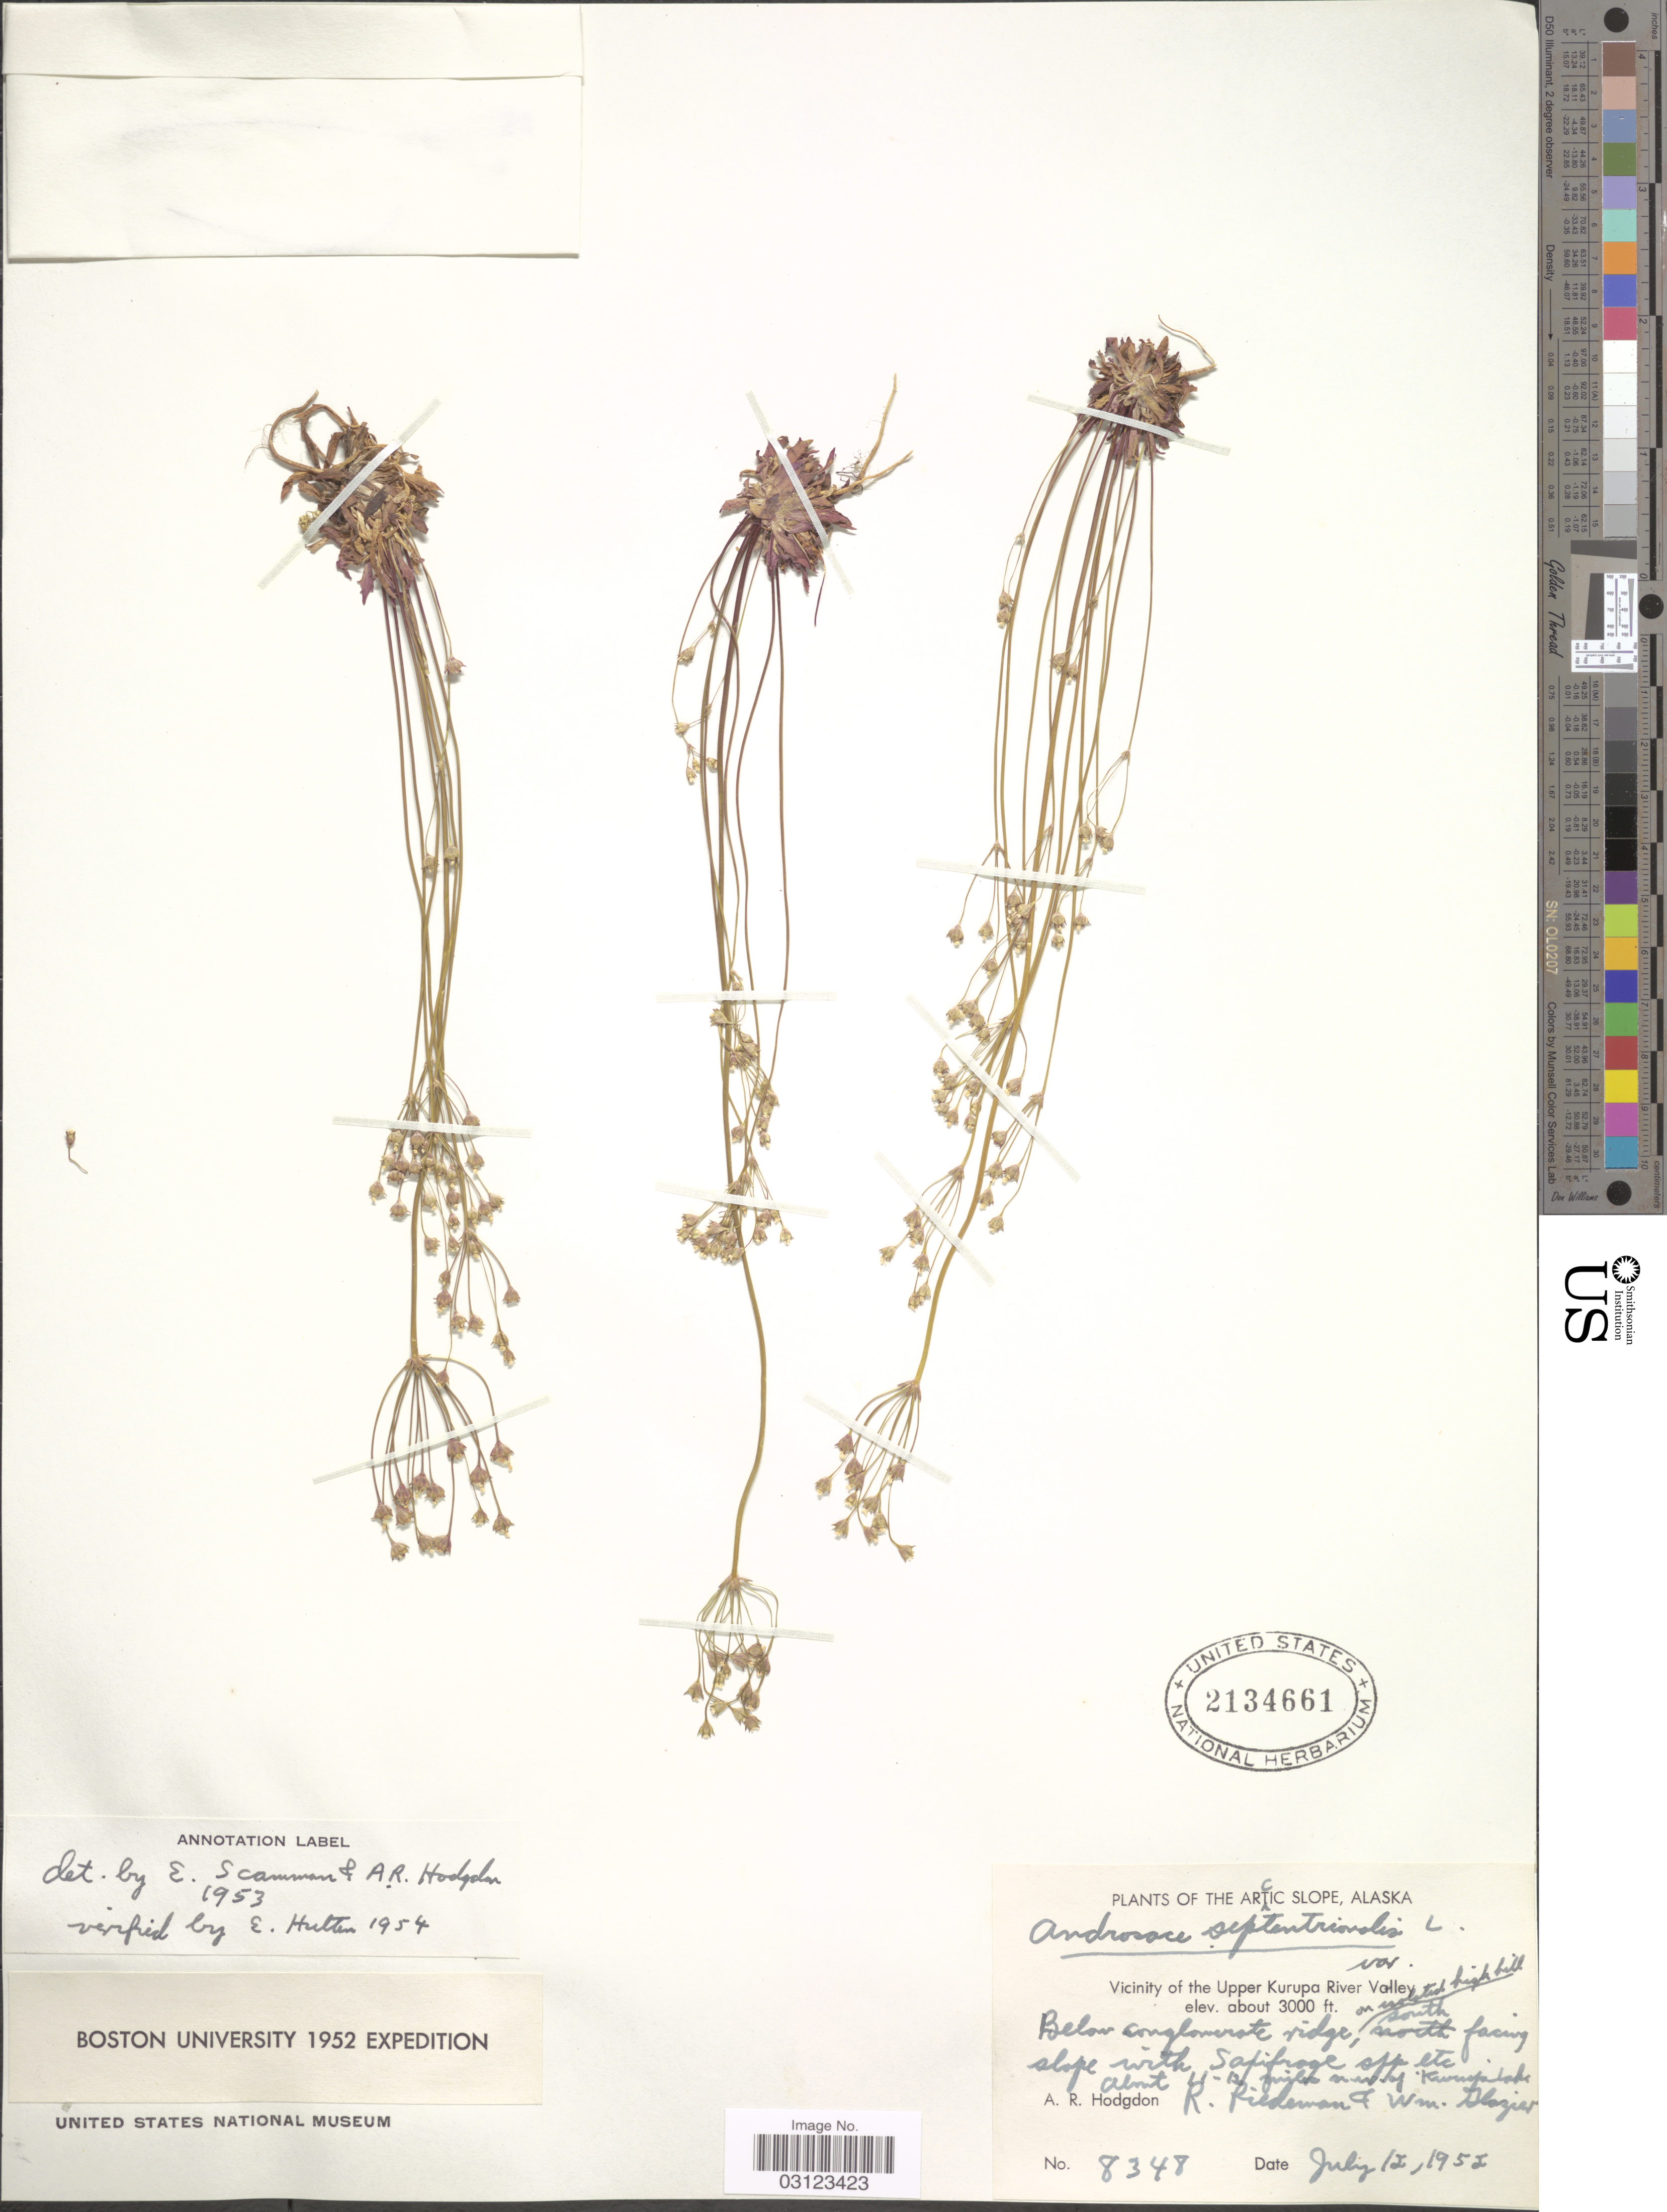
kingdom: Plantae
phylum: Tracheophyta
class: Magnoliopsida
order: Ericales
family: Primulaceae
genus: Androsace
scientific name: Androsace septentrionalis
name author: L.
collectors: A. R. Hodgdon, Collector illegible & Collector illegible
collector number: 8348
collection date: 1952-07-12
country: United States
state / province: Alaska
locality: Arctic Slope. Vicinity of the Upper Kurupa River Valley.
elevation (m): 914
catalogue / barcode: US 2134661